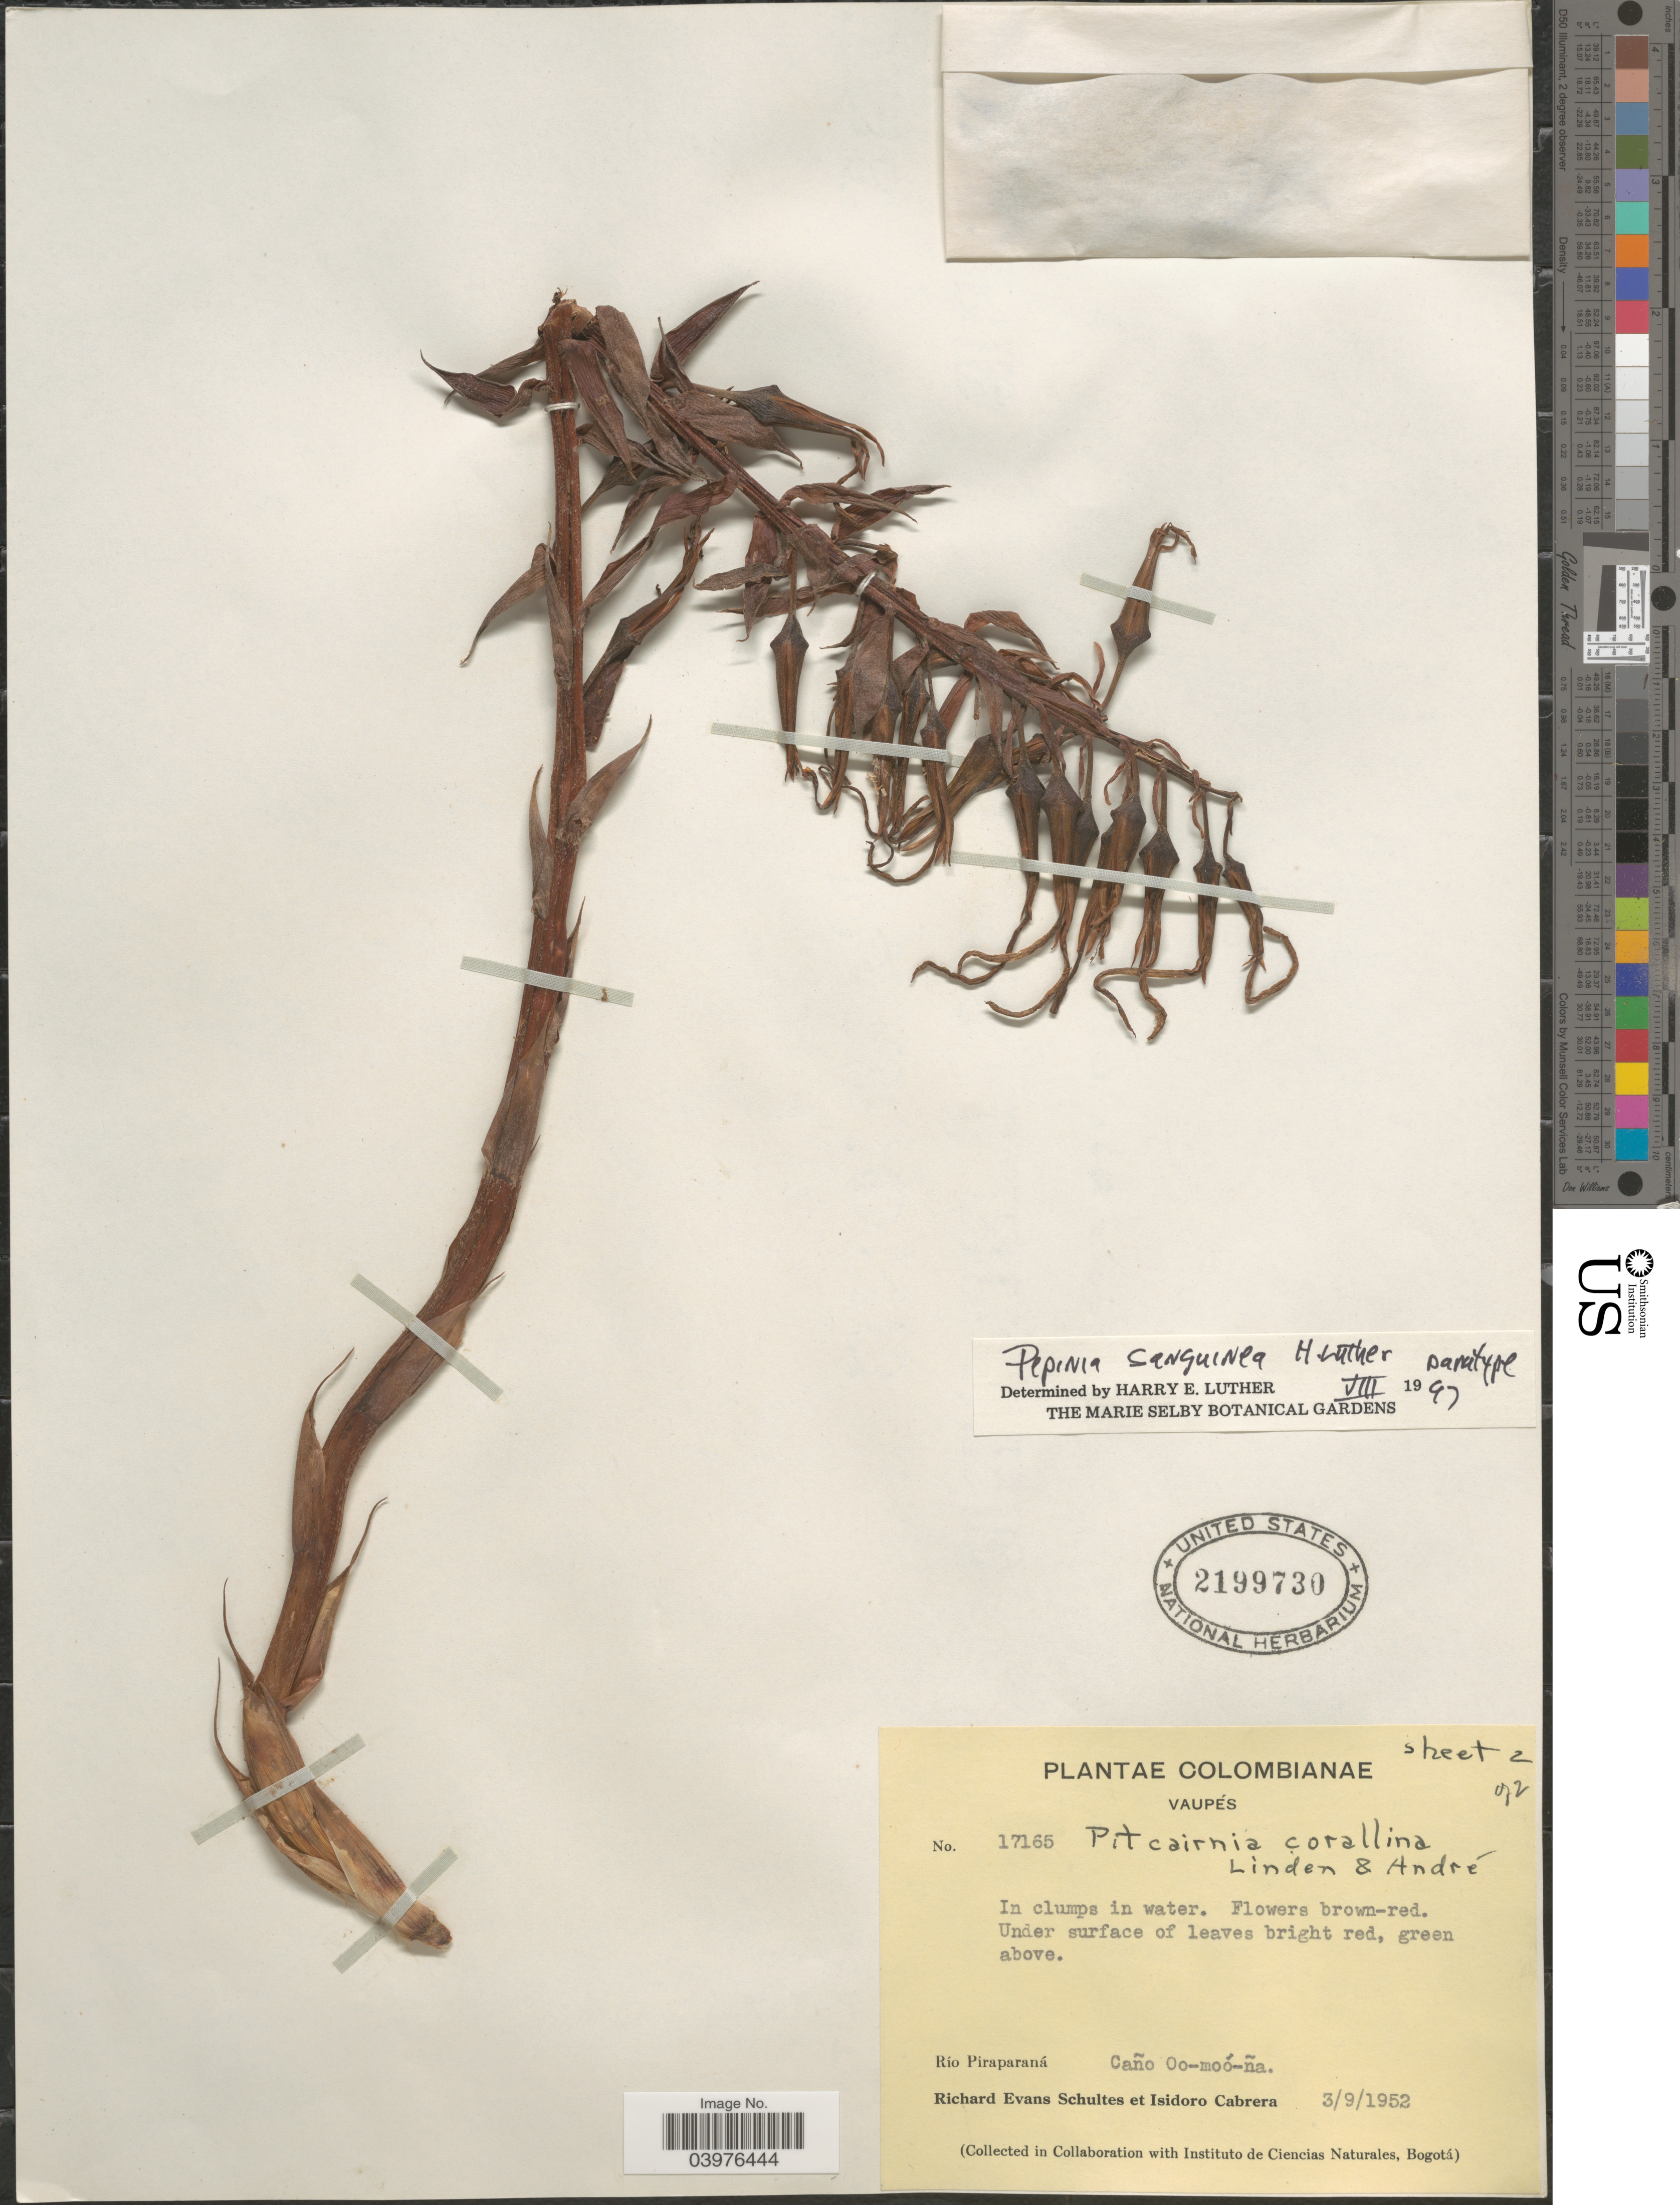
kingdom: Plantae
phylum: Tracheophyta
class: Liliopsida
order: Poales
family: Bromeliaceae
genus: Pitcairnia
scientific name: Pitcairnia sanguinea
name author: (H. Luther) D.C. Taylor & H. Rob.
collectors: R. E. Schultes & I. Cabrera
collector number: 17165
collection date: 1952-09-03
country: Colombia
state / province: Vaupés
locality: Río Piraparaná Caño Oo-moó-ña.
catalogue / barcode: US 2199730